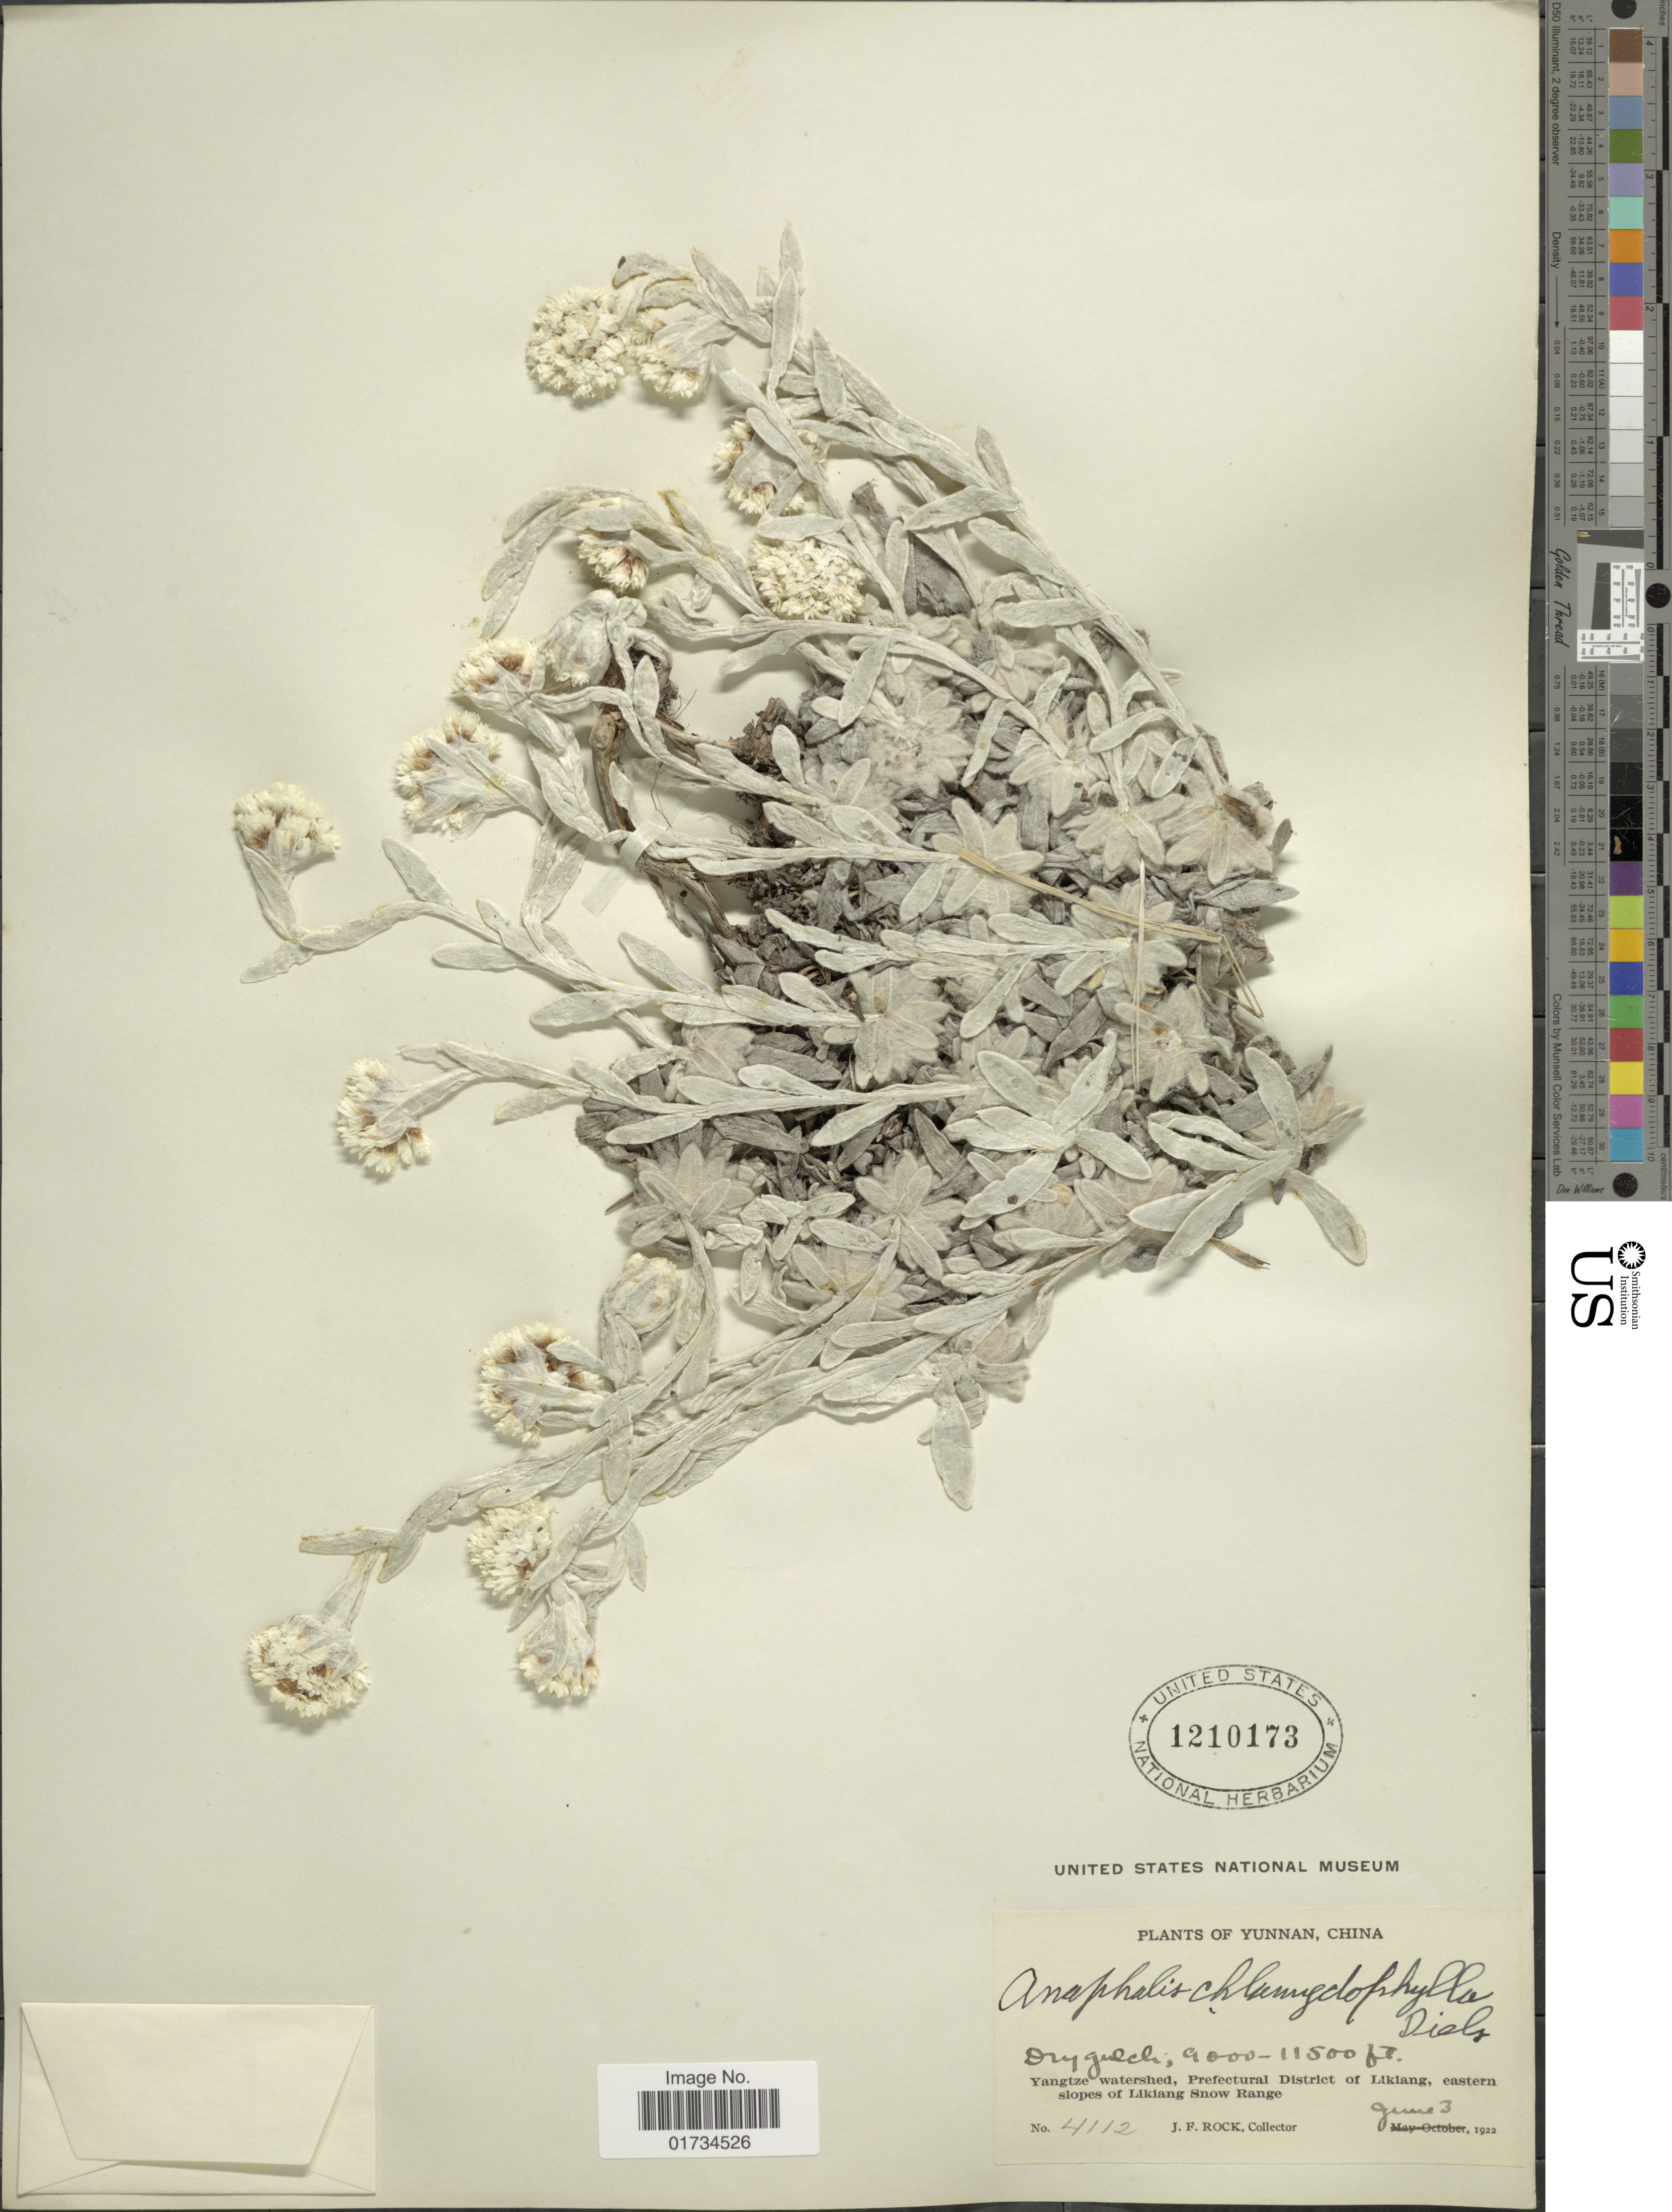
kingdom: Plantae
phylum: Tracheophyta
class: Magnoliopsida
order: Asterales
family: Asteraceae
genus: Anaphalis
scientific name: Anaphalis chlamydophylla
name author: Diels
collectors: J. Rock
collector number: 4112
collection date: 1922-06-03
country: China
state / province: Yunnan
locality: Yunnan, China. Dry Gulch. Yangtze watershed, Prefectural District of Likiang, eastern slopes of Likiang Snow Range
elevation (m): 2743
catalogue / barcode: US 1210173